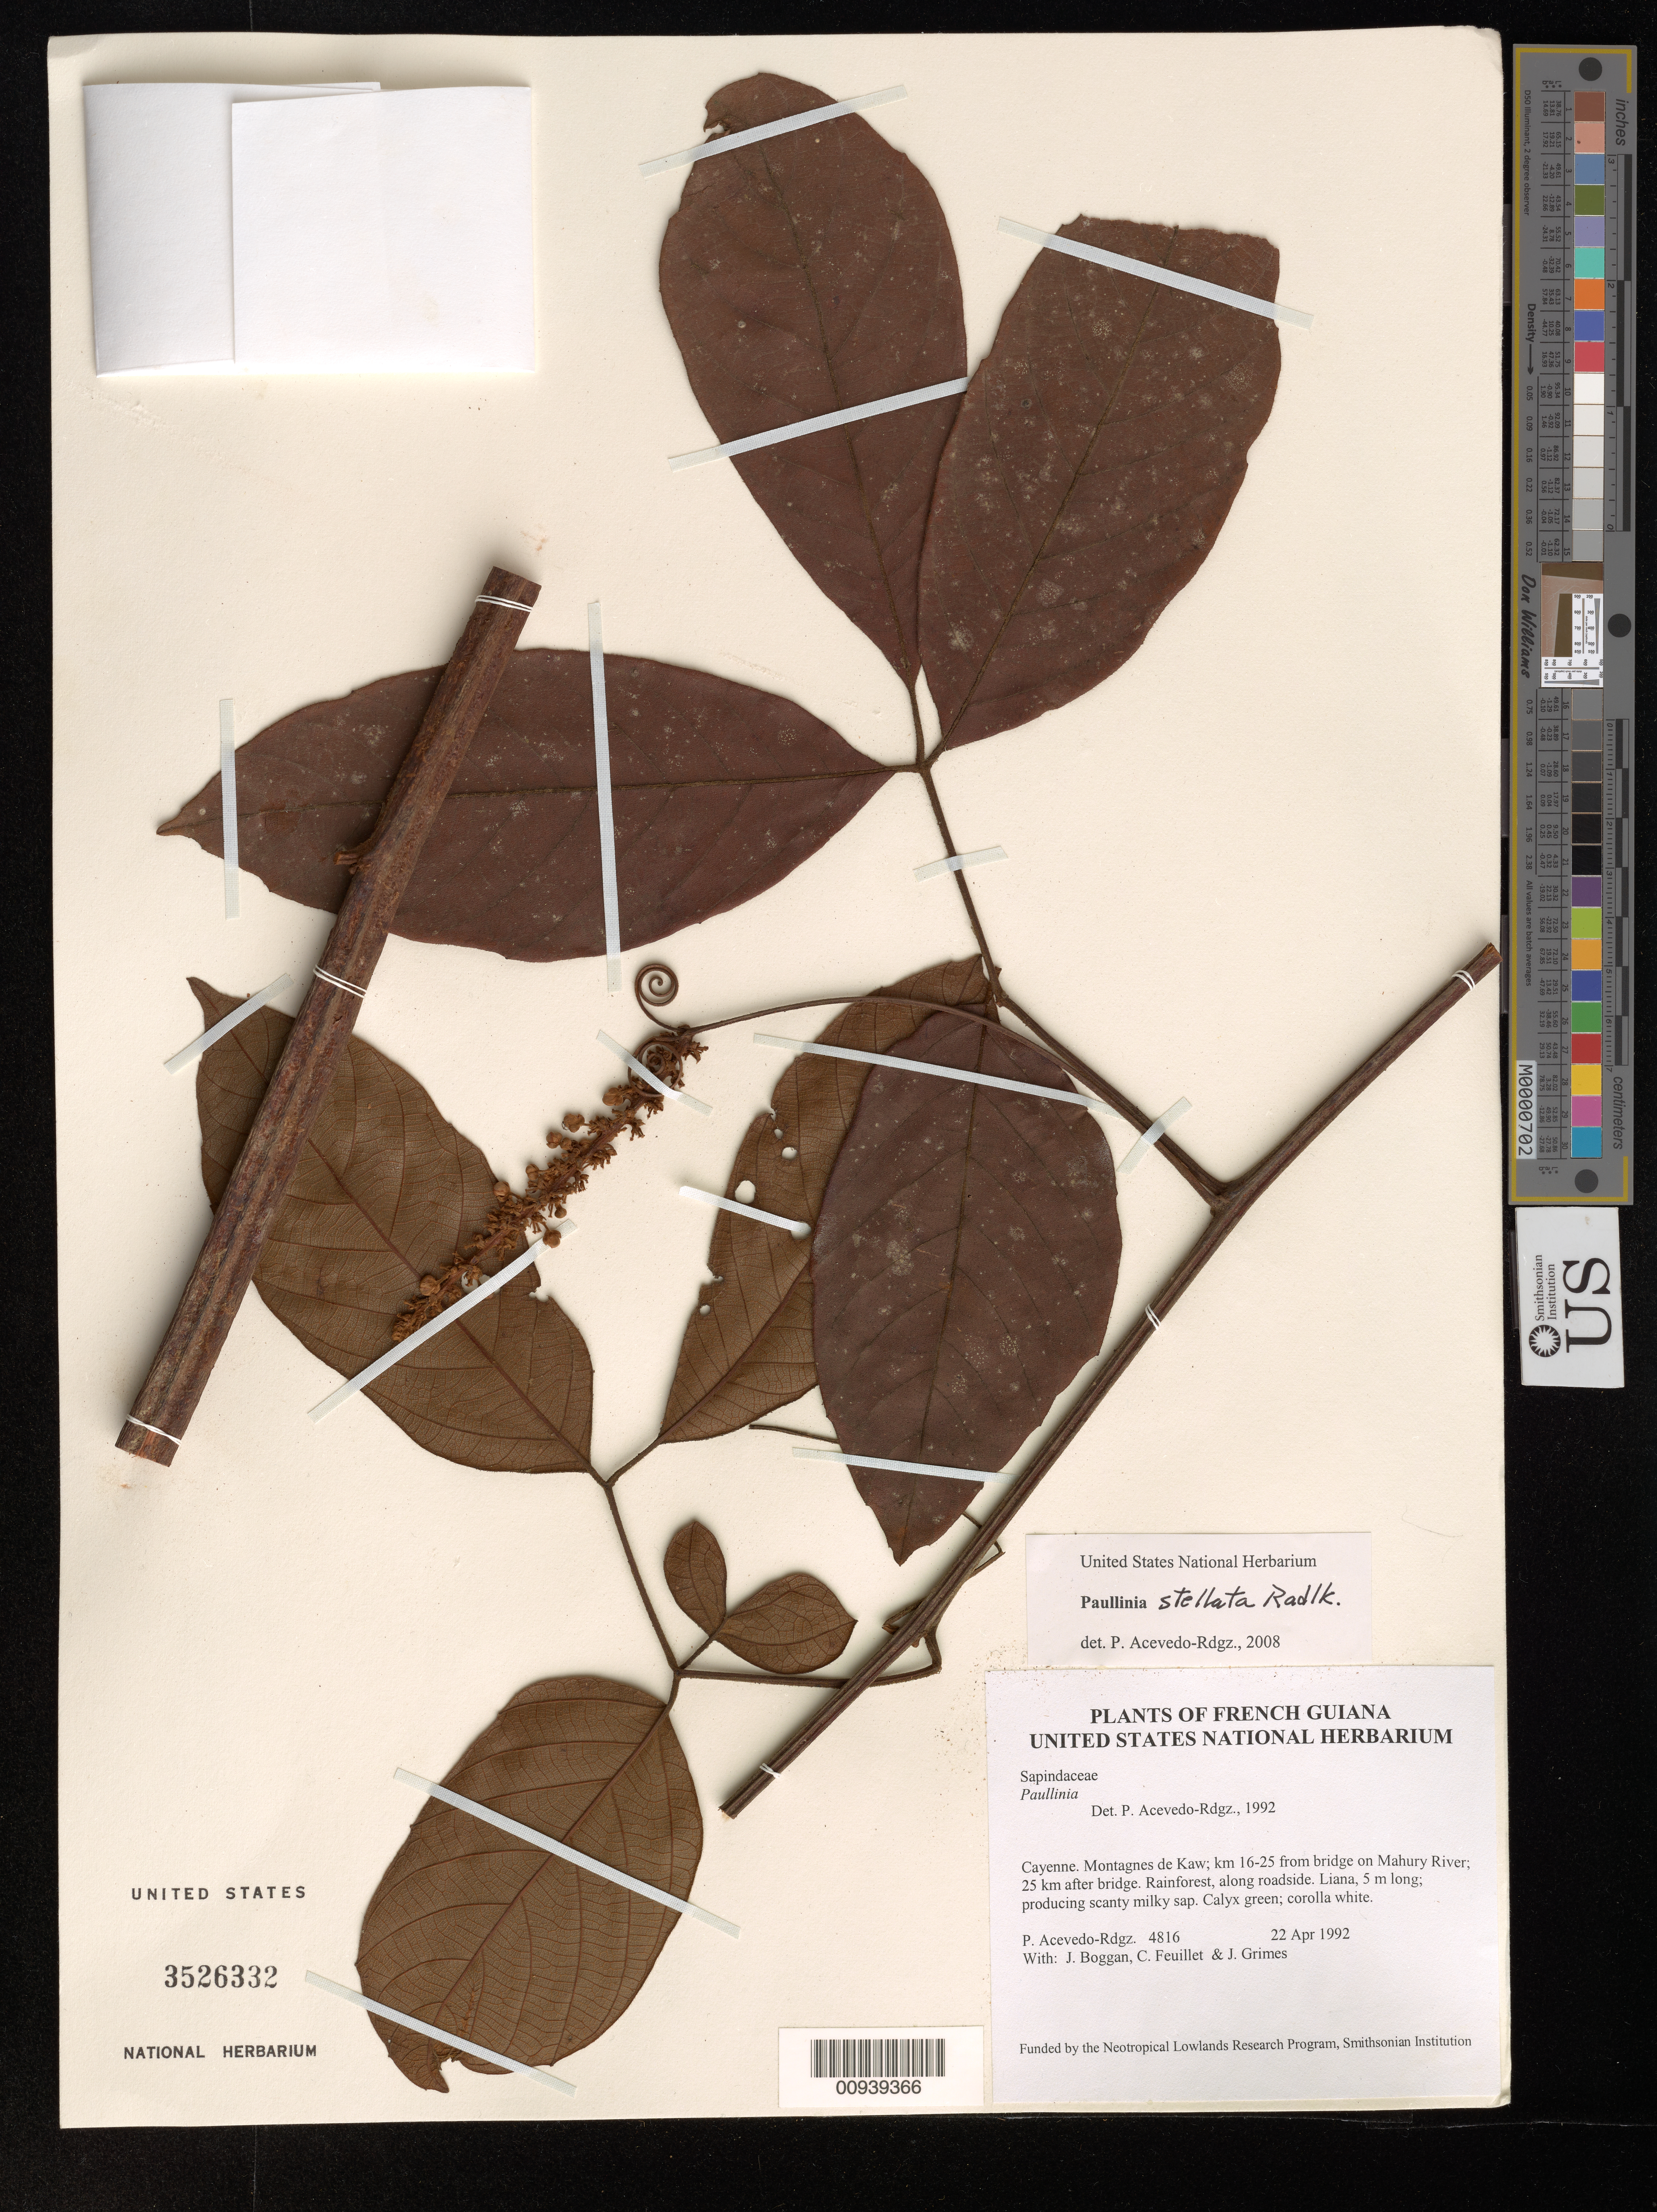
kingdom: Plantae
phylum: Tracheophyta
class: Magnoliopsida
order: Sapindales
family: Sapindaceae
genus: Paullinia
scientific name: Paullinia stellata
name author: Radlk.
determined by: Acevedo-Rodríguez, P., (BOT), Smithsonian Institution - National Museum of Natural History (UNITED STATES)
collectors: P. Acevedo-Rodr., J. K. Boggan, C. Feuillet & J. Grimes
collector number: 4816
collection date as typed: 22 Apr 1992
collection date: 1992-04-22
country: French Guiana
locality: Cayenne. Montagnes de Kaw; km 16-25 from bridge on Mahury River; 25 km after bridge.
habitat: Rainforest, along roadside.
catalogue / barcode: US 3526332